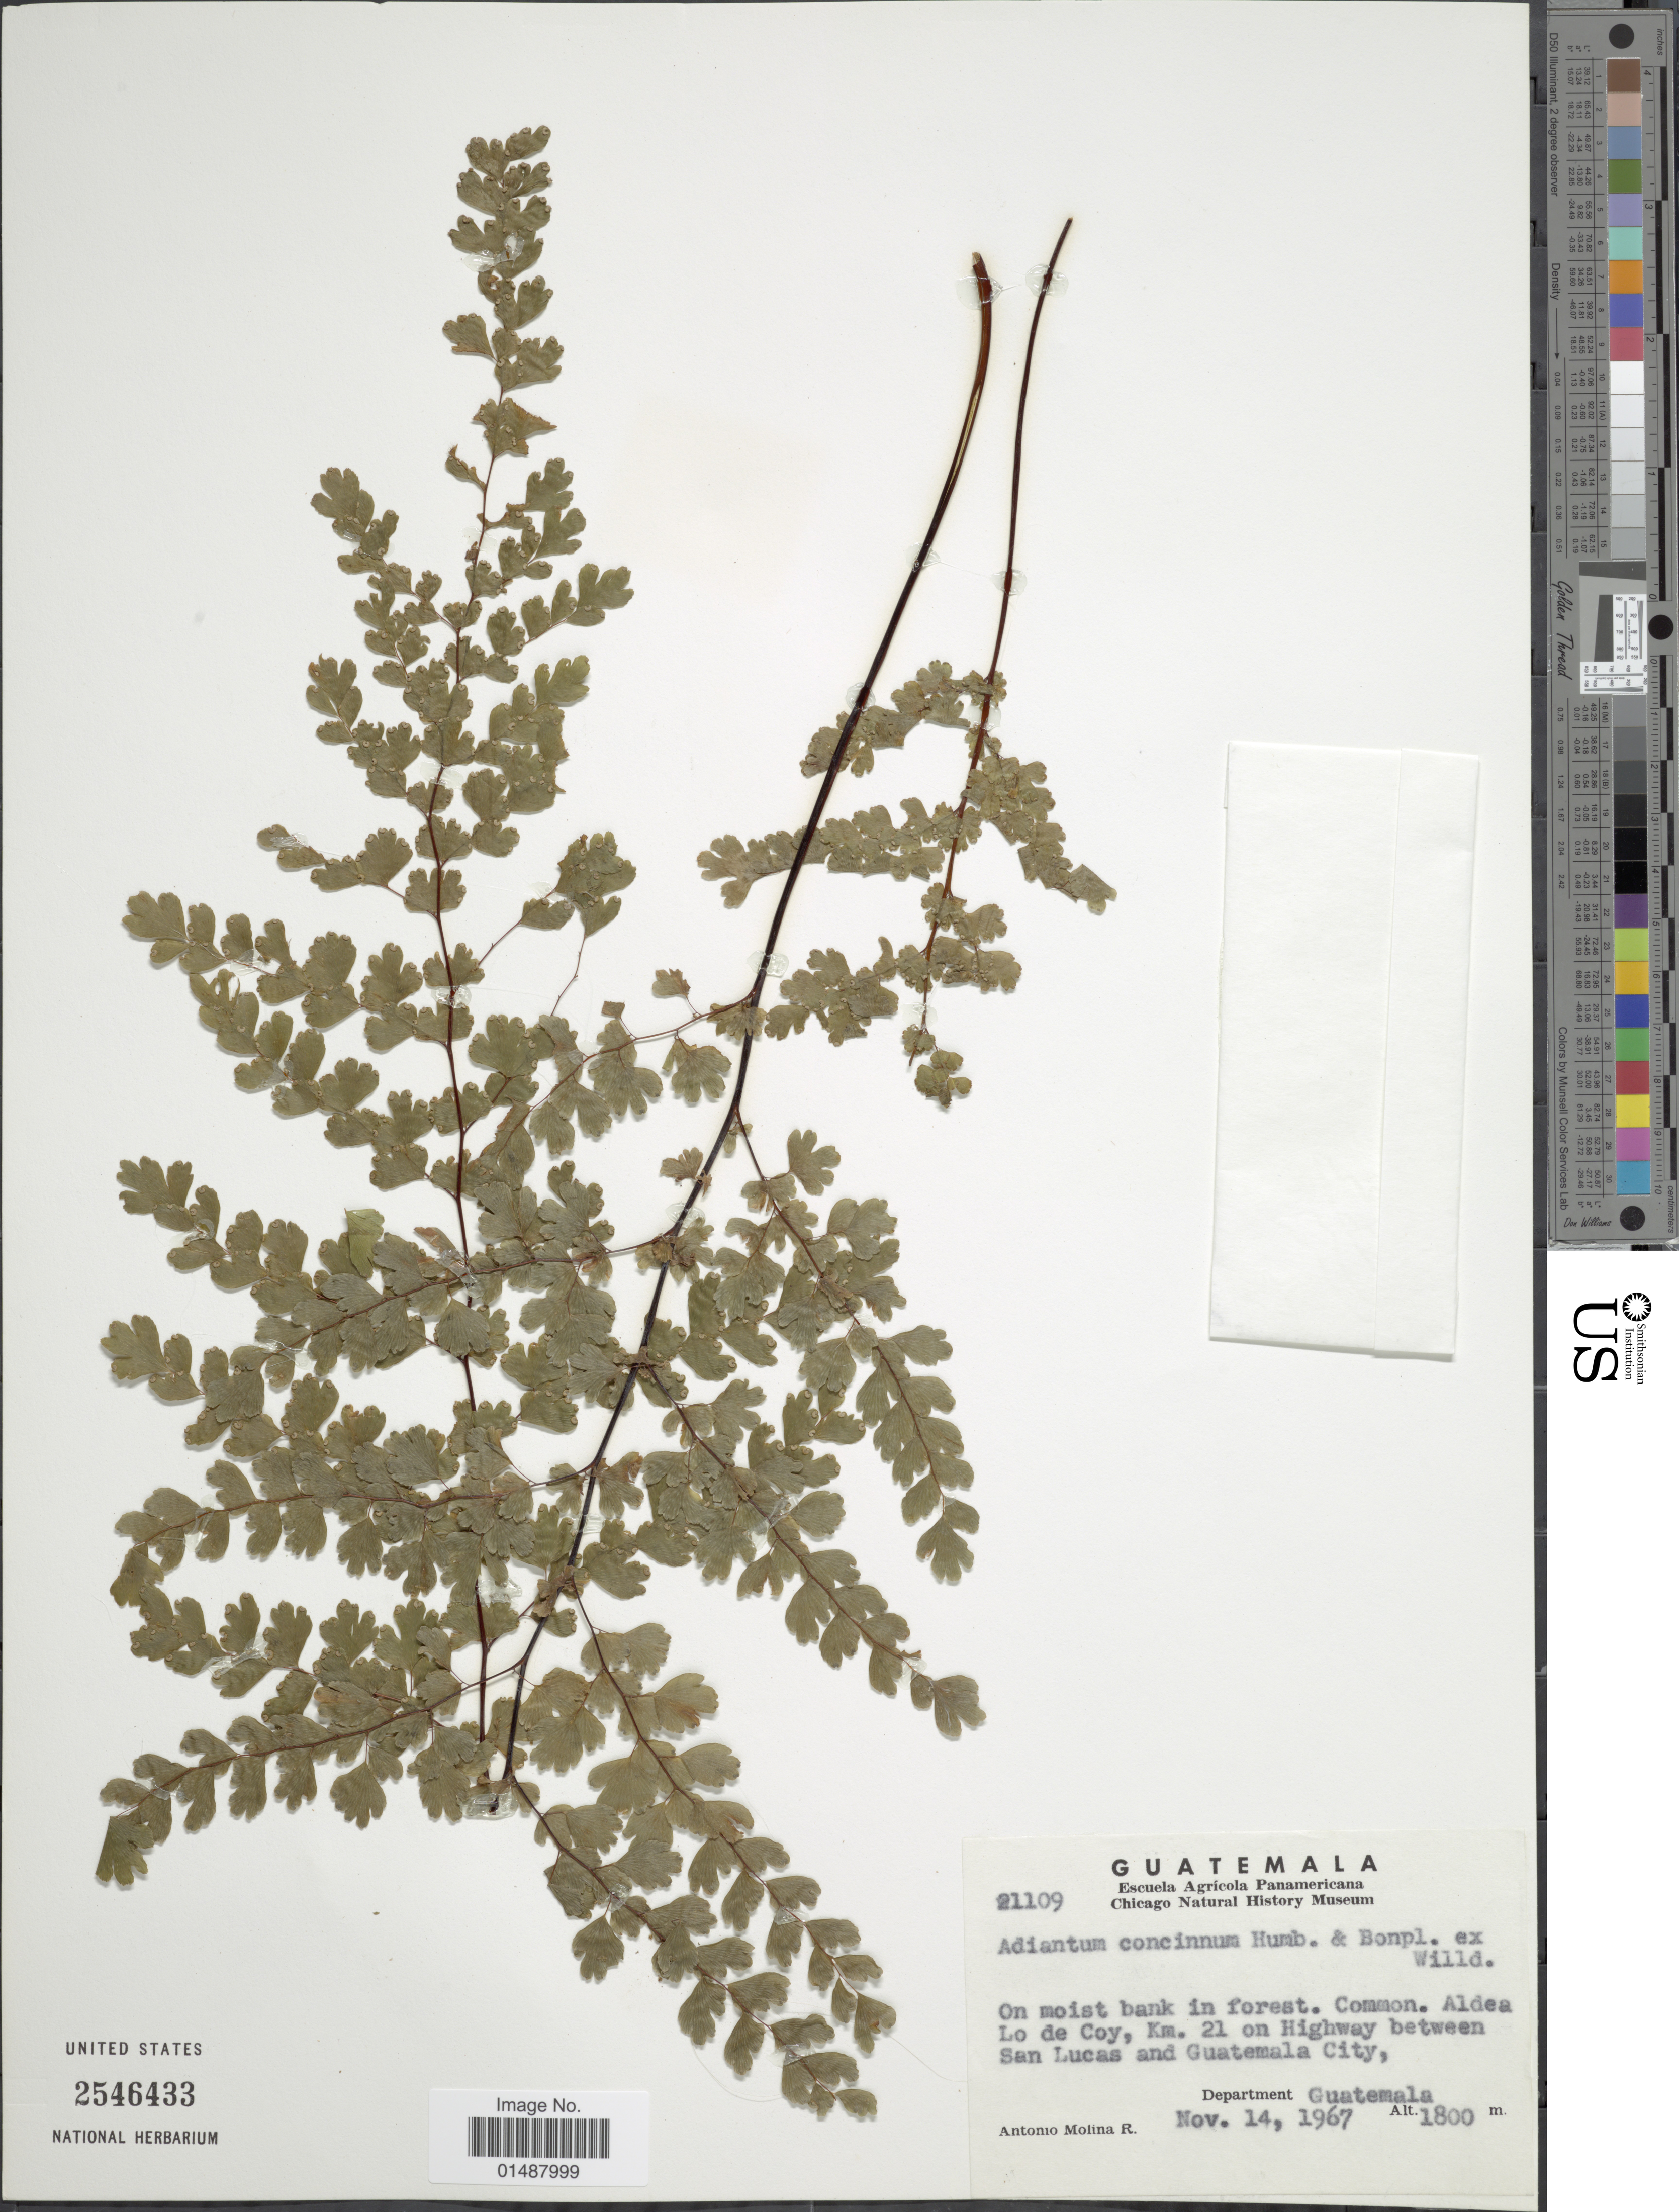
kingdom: Plantae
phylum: Tracheophyta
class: Polypodiopsida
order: Polypodiales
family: Pteridaceae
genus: Adiantum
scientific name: Adiantum concinnum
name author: Humb. & Bonpl. ex Willd.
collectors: A. Molina R.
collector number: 21109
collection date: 1967-11-14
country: Guatemala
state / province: Guatemala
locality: Aldea Lo de Coy, km. 21 on Highway between San Lucas and Guatemala City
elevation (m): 1800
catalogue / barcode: US 2546433